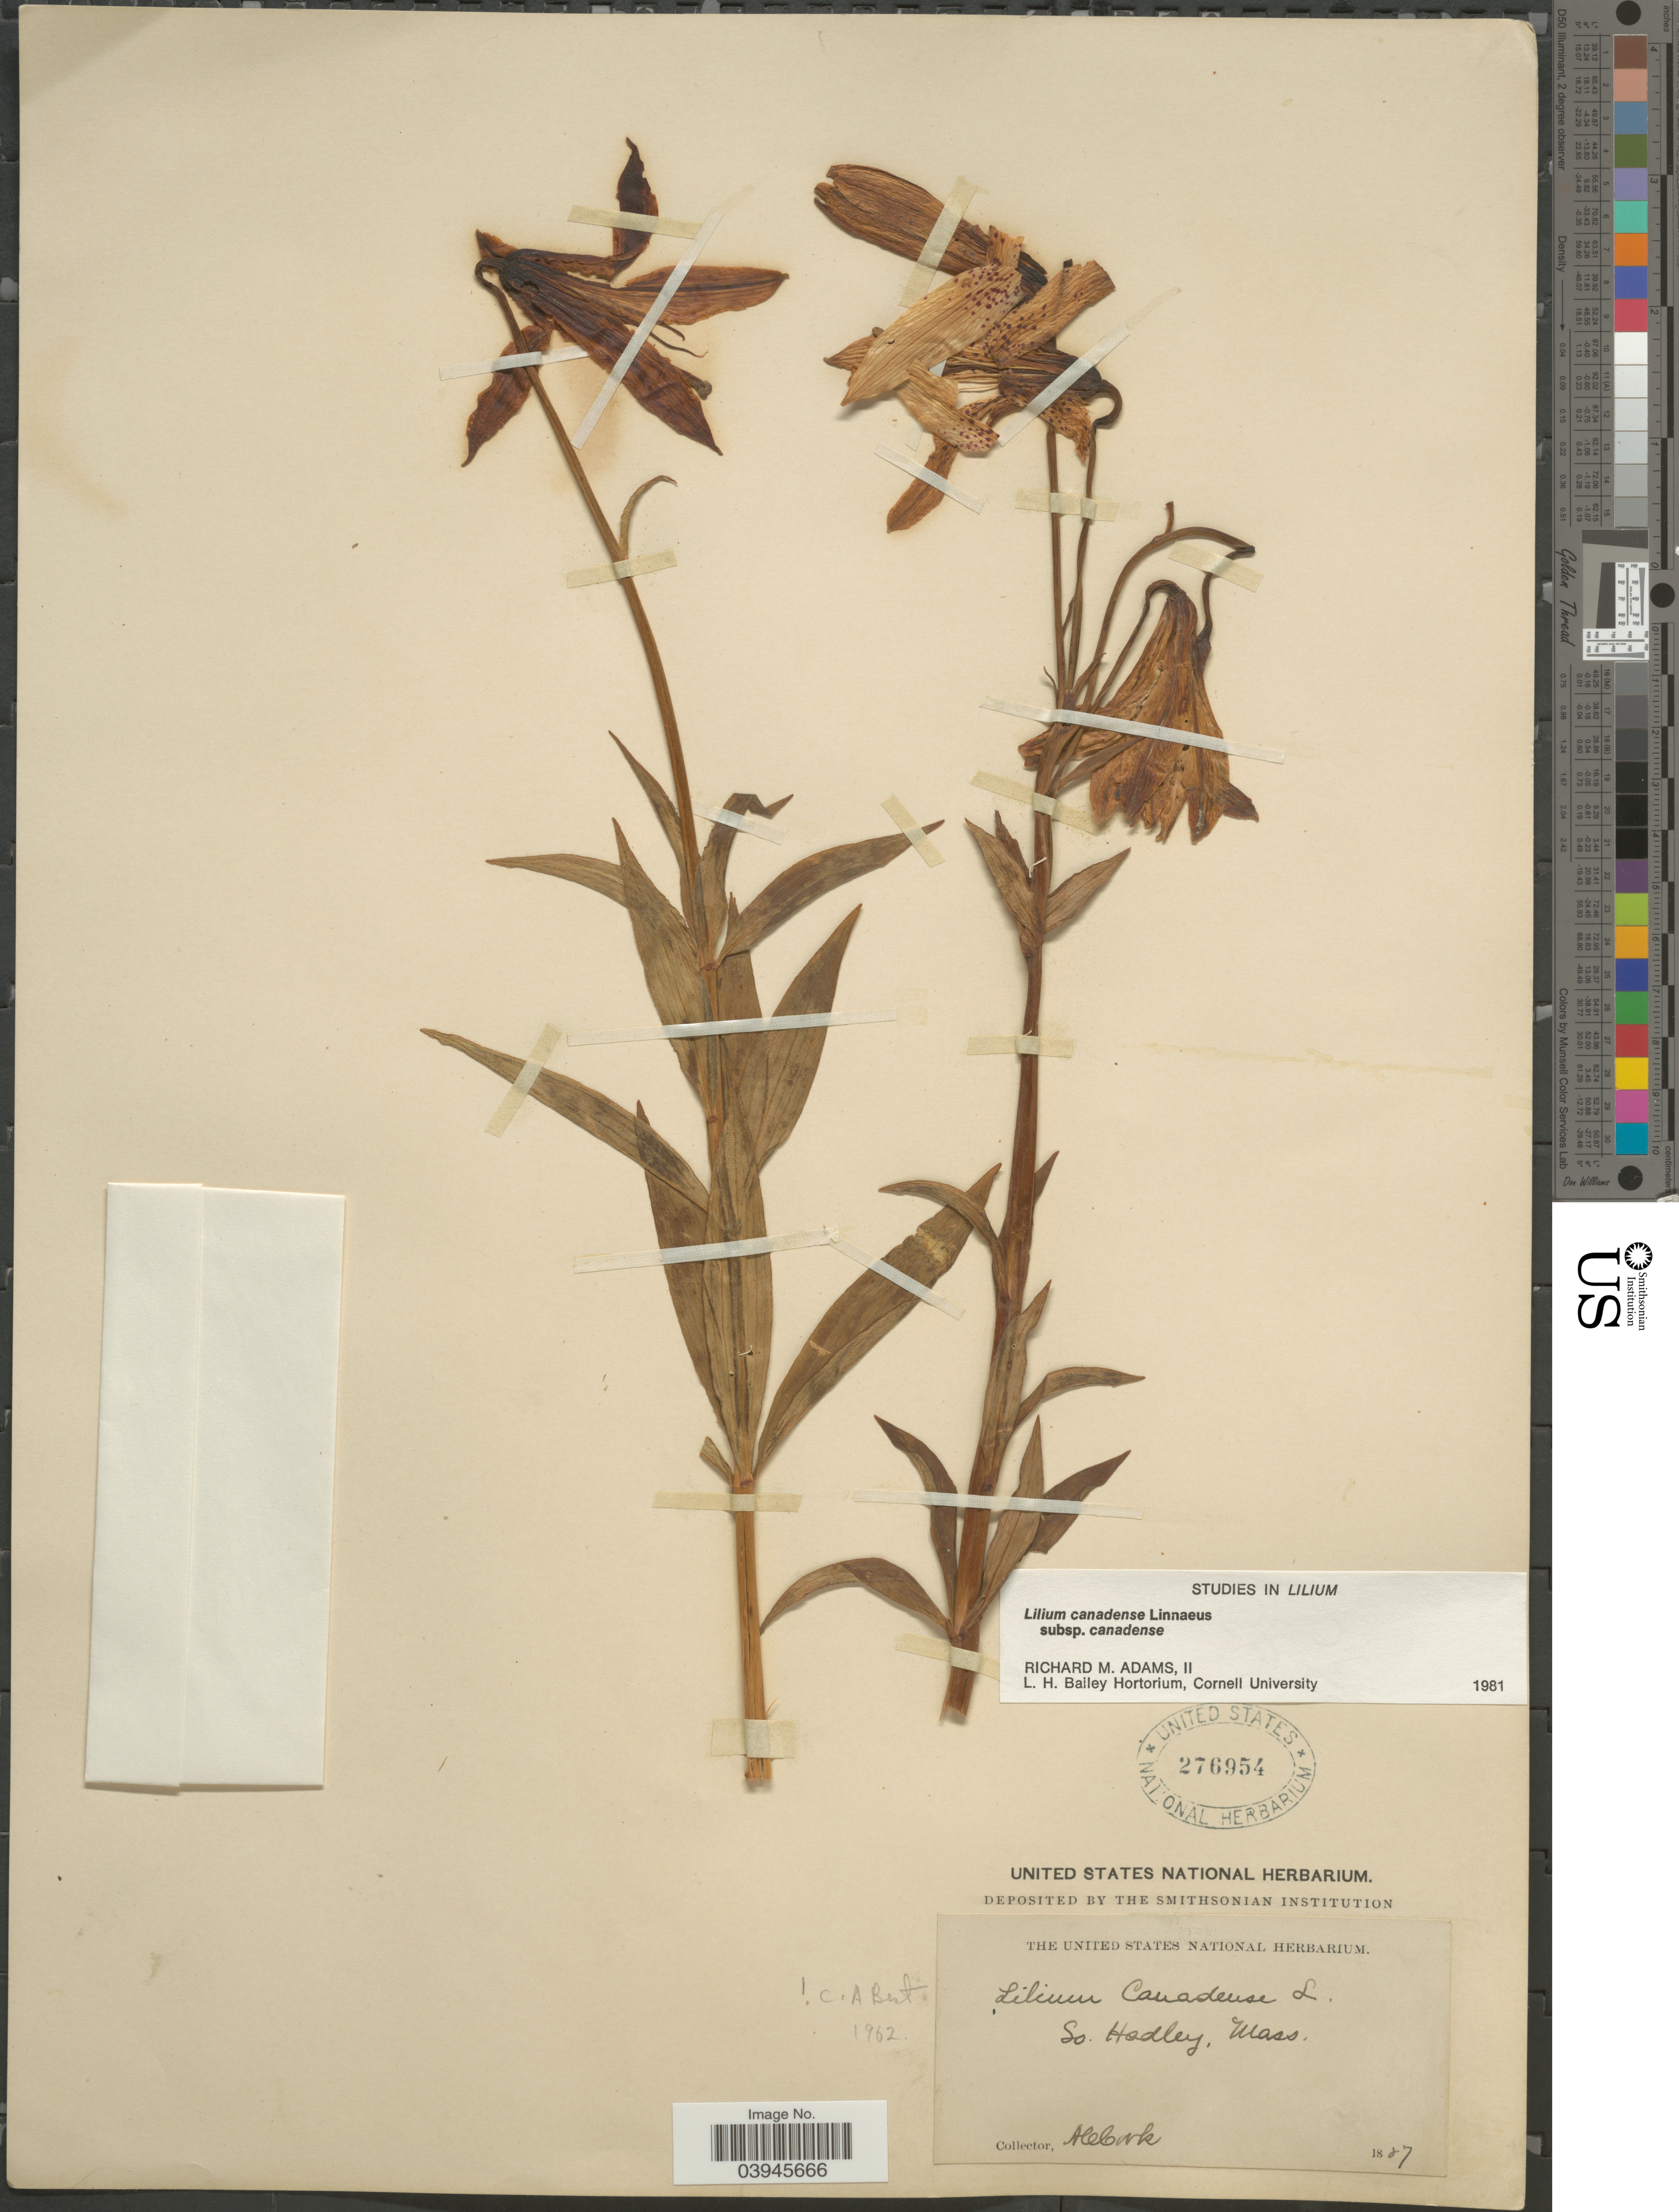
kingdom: Plantae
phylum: Tracheophyta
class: Liliopsida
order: Liliales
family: Liliaceae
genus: Lilium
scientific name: Lilium canadense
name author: L.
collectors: A. Cook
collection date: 1887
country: United States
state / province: Massachusetts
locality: So. Hadley.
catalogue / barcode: US 276954